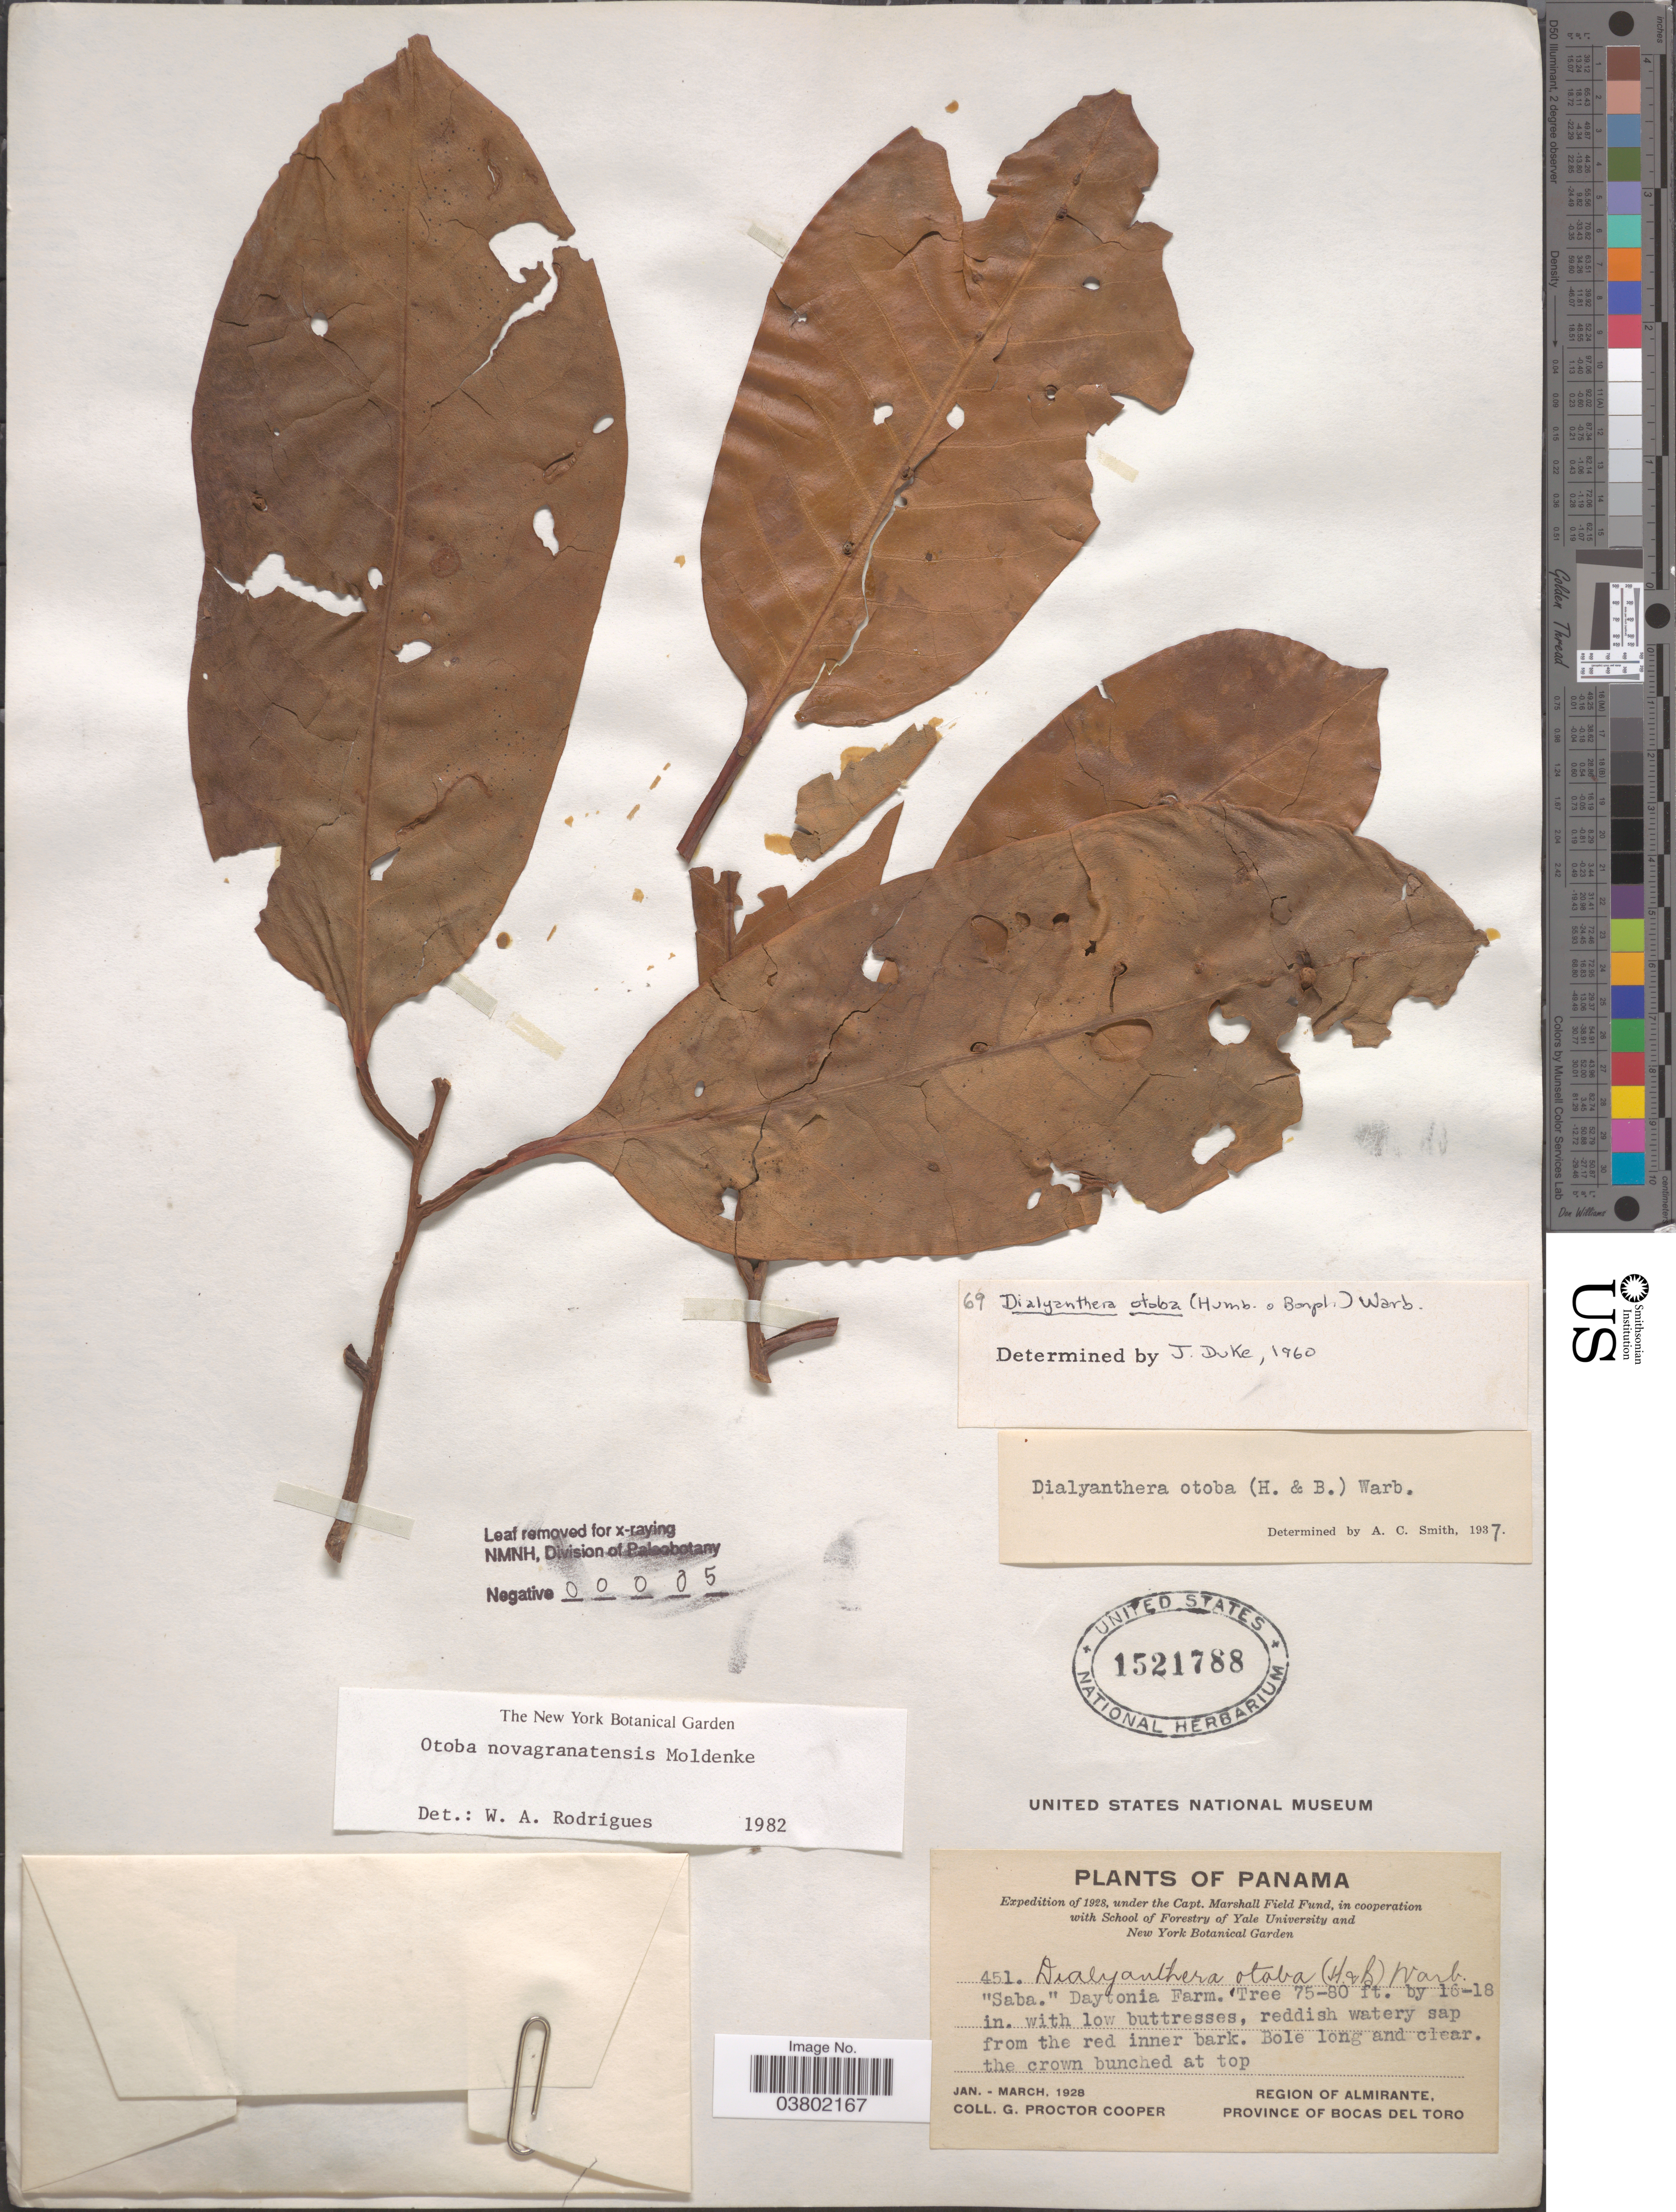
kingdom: Plantae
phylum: Tracheophyta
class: Magnoliopsida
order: Magnoliales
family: Myristicaceae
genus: Otoba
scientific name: Otoba novogranatensis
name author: Moldenke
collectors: G. Cooper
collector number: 451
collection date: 1928-01/1928-03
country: Panama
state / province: Bocas del Toro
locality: Daytonia Farm. Region of Almirante.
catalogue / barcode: US 1521788